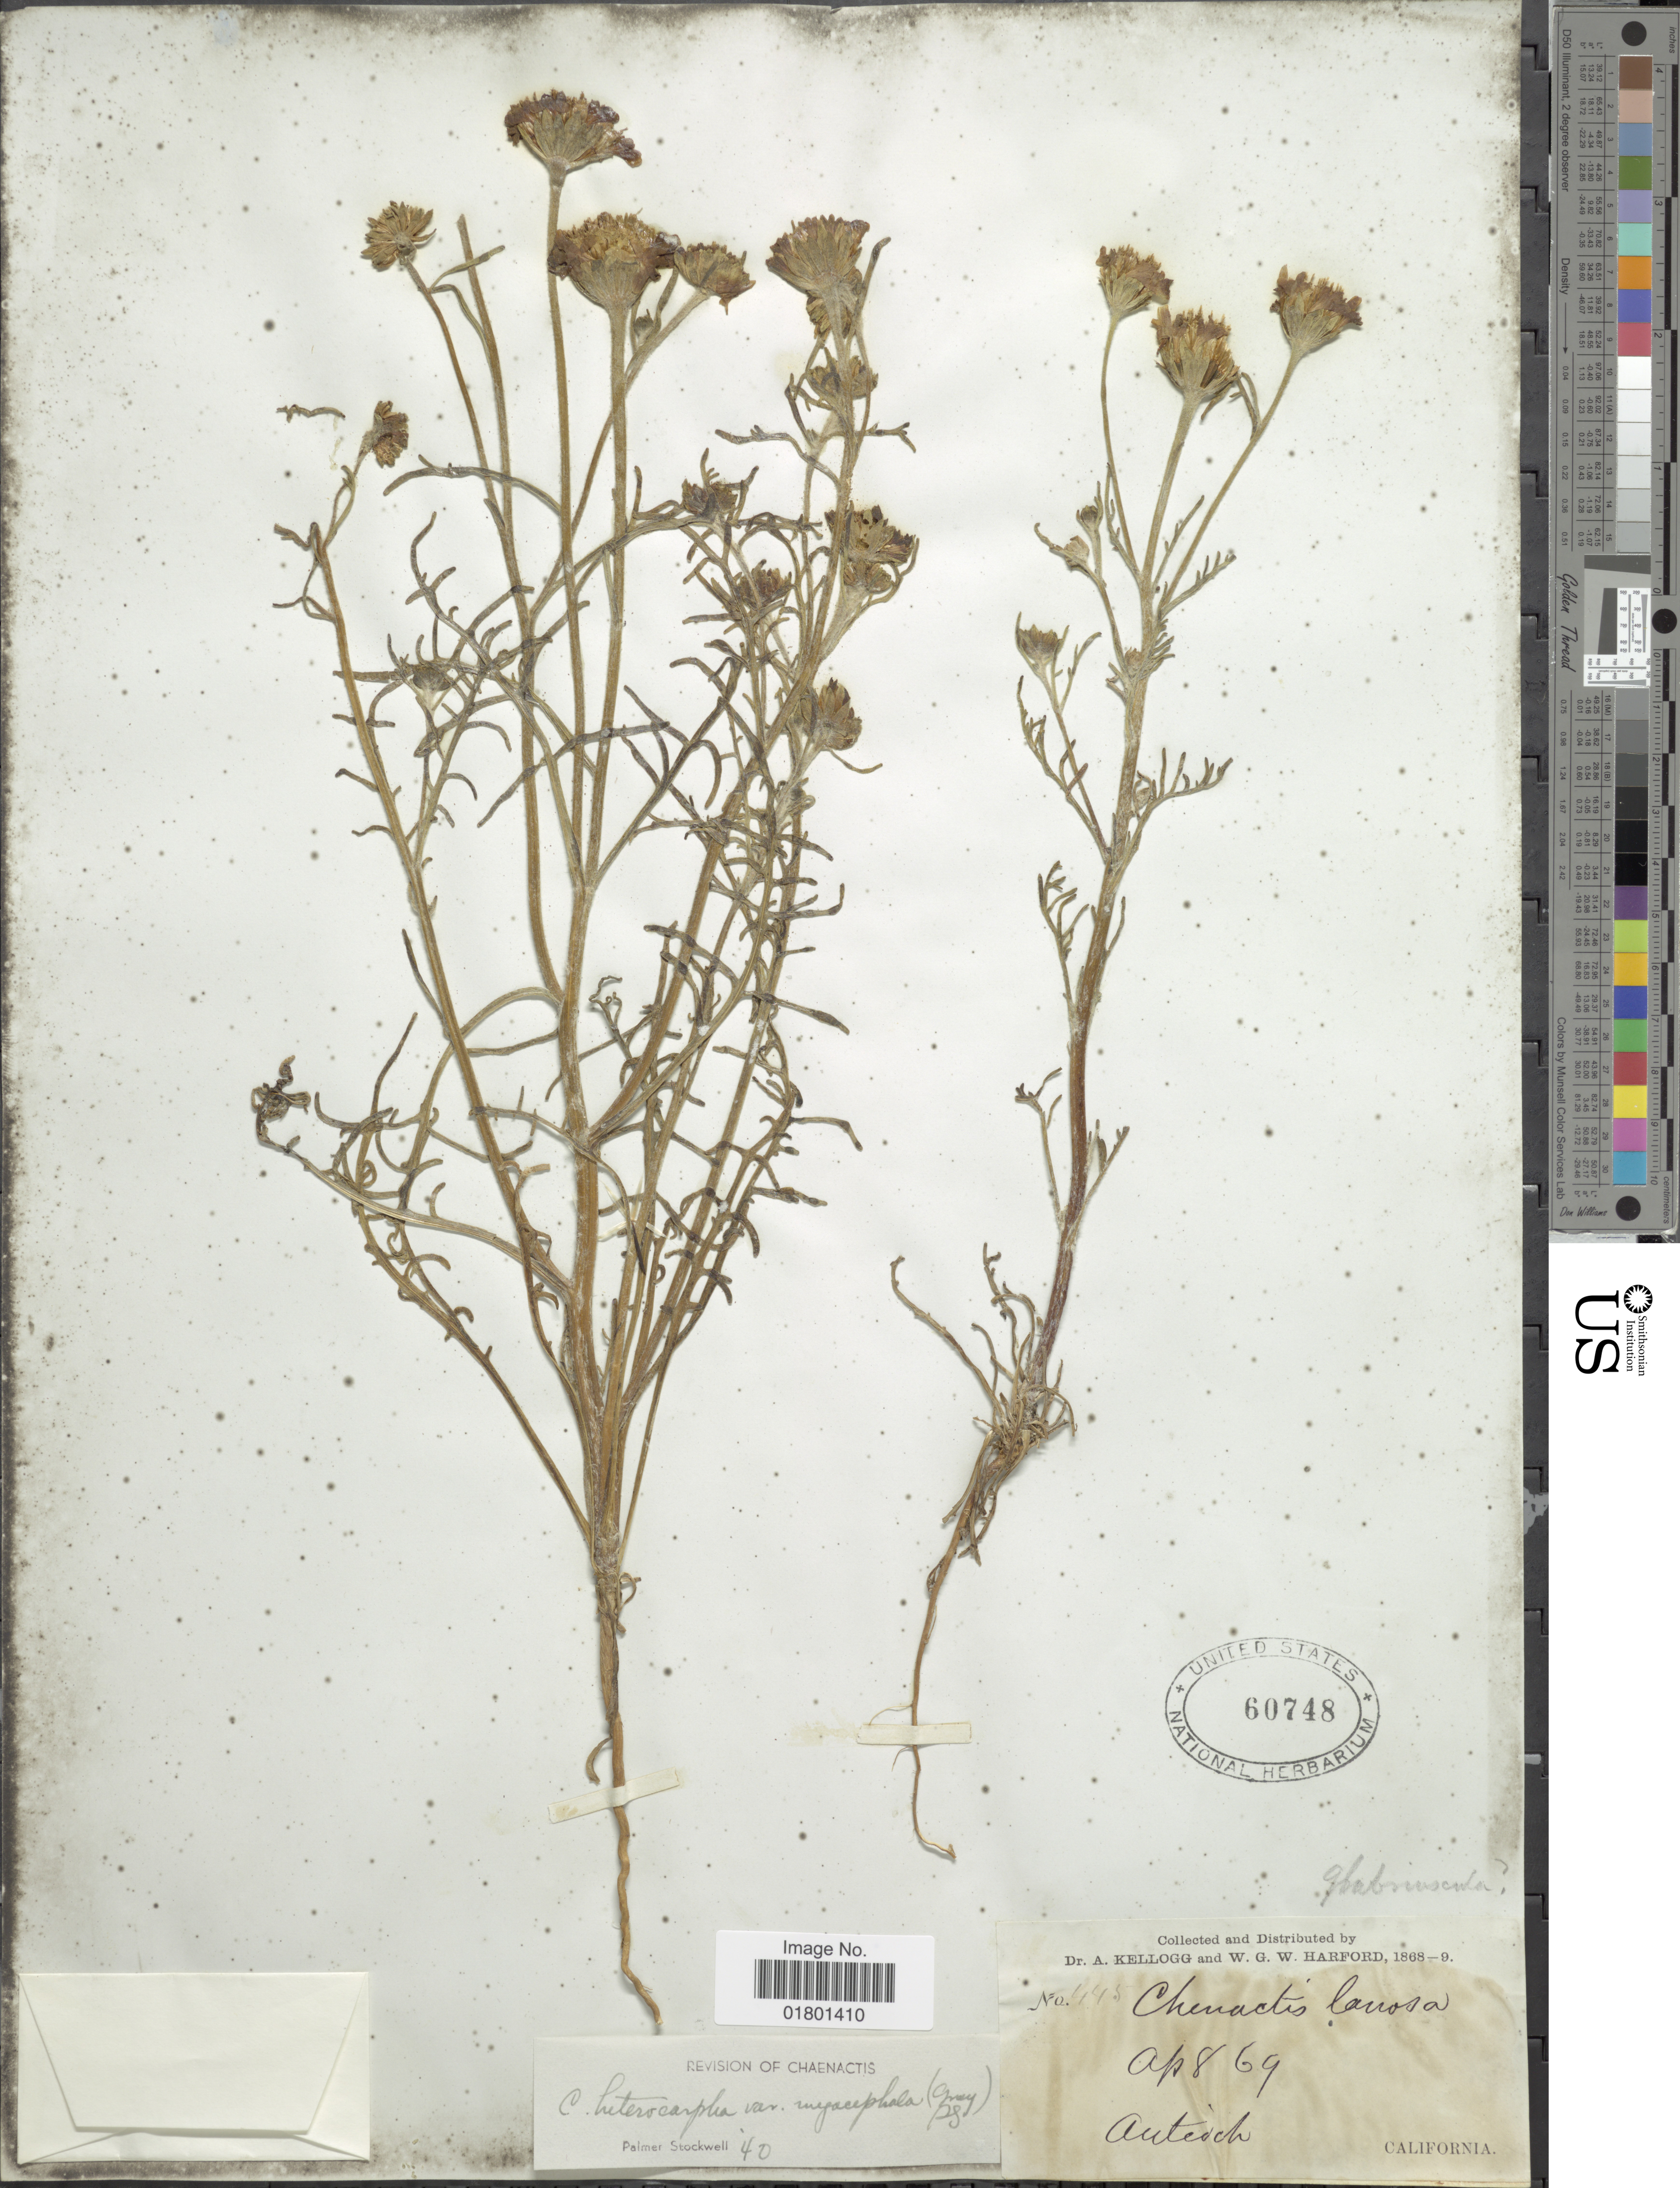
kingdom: Plantae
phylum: Tracheophyta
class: Magnoliopsida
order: Asterales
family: Asteraceae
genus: Chaenactis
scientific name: Chaenactis heterocarpha var. megacephala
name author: (A. Gray) Stockw.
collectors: A. Kellogg & W. G. W. Harford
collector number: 445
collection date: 1869-04-08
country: United States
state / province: California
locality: Antioch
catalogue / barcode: US 60748